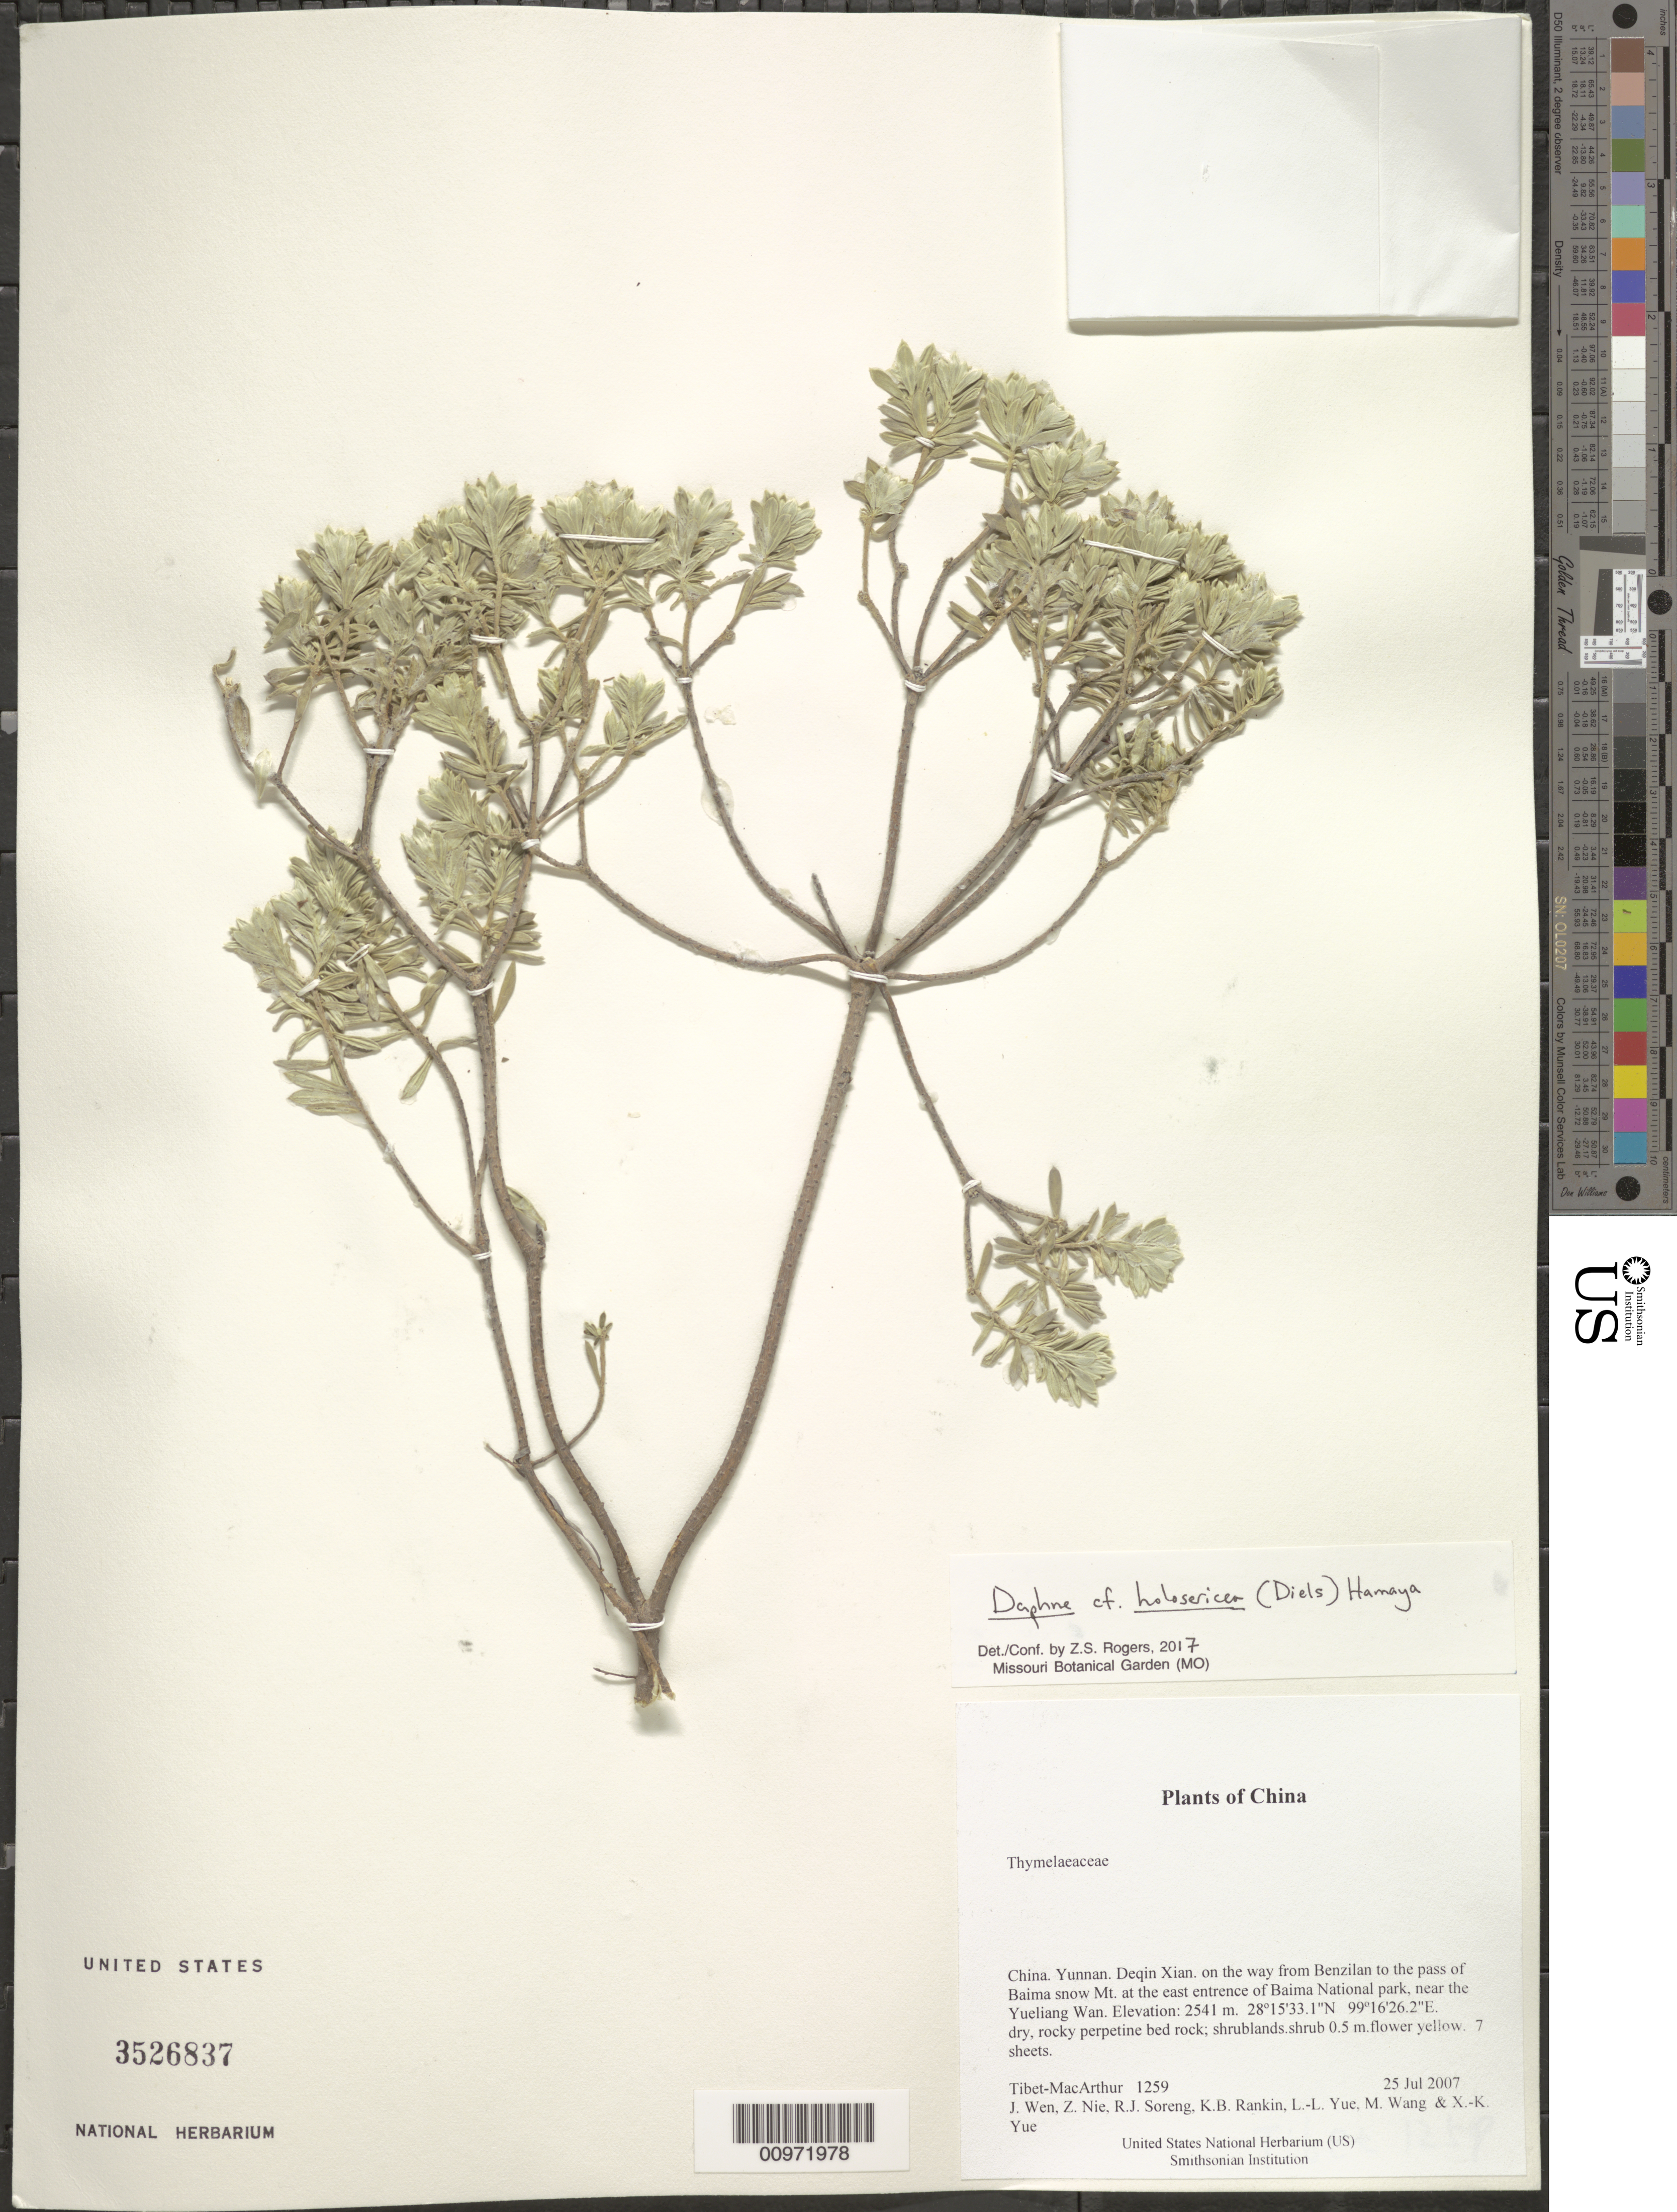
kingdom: Plantae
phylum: Tracheophyta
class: Magnoliopsida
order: Malvales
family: Thymelaeaceae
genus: Daphne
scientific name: Daphne holosericea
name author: Hamaya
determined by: Rogers, Z. S.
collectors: Tibet-MacArthur, J. Wen, Z. Nie, R. J. Soreng, K. Rankin, L. Yue, M. Wang & X. Yue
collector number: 1259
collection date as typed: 25 Jul 2007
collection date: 2007-07-25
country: China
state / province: Yunnan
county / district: Deqin Xian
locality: on the way from Benzilan to the pass of Baima snow Mt. at the east entrence of Baima National park, near the Yueliang Wan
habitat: dry, rocky perpetine bed rock; shrublands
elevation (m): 2541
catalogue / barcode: US 3526837